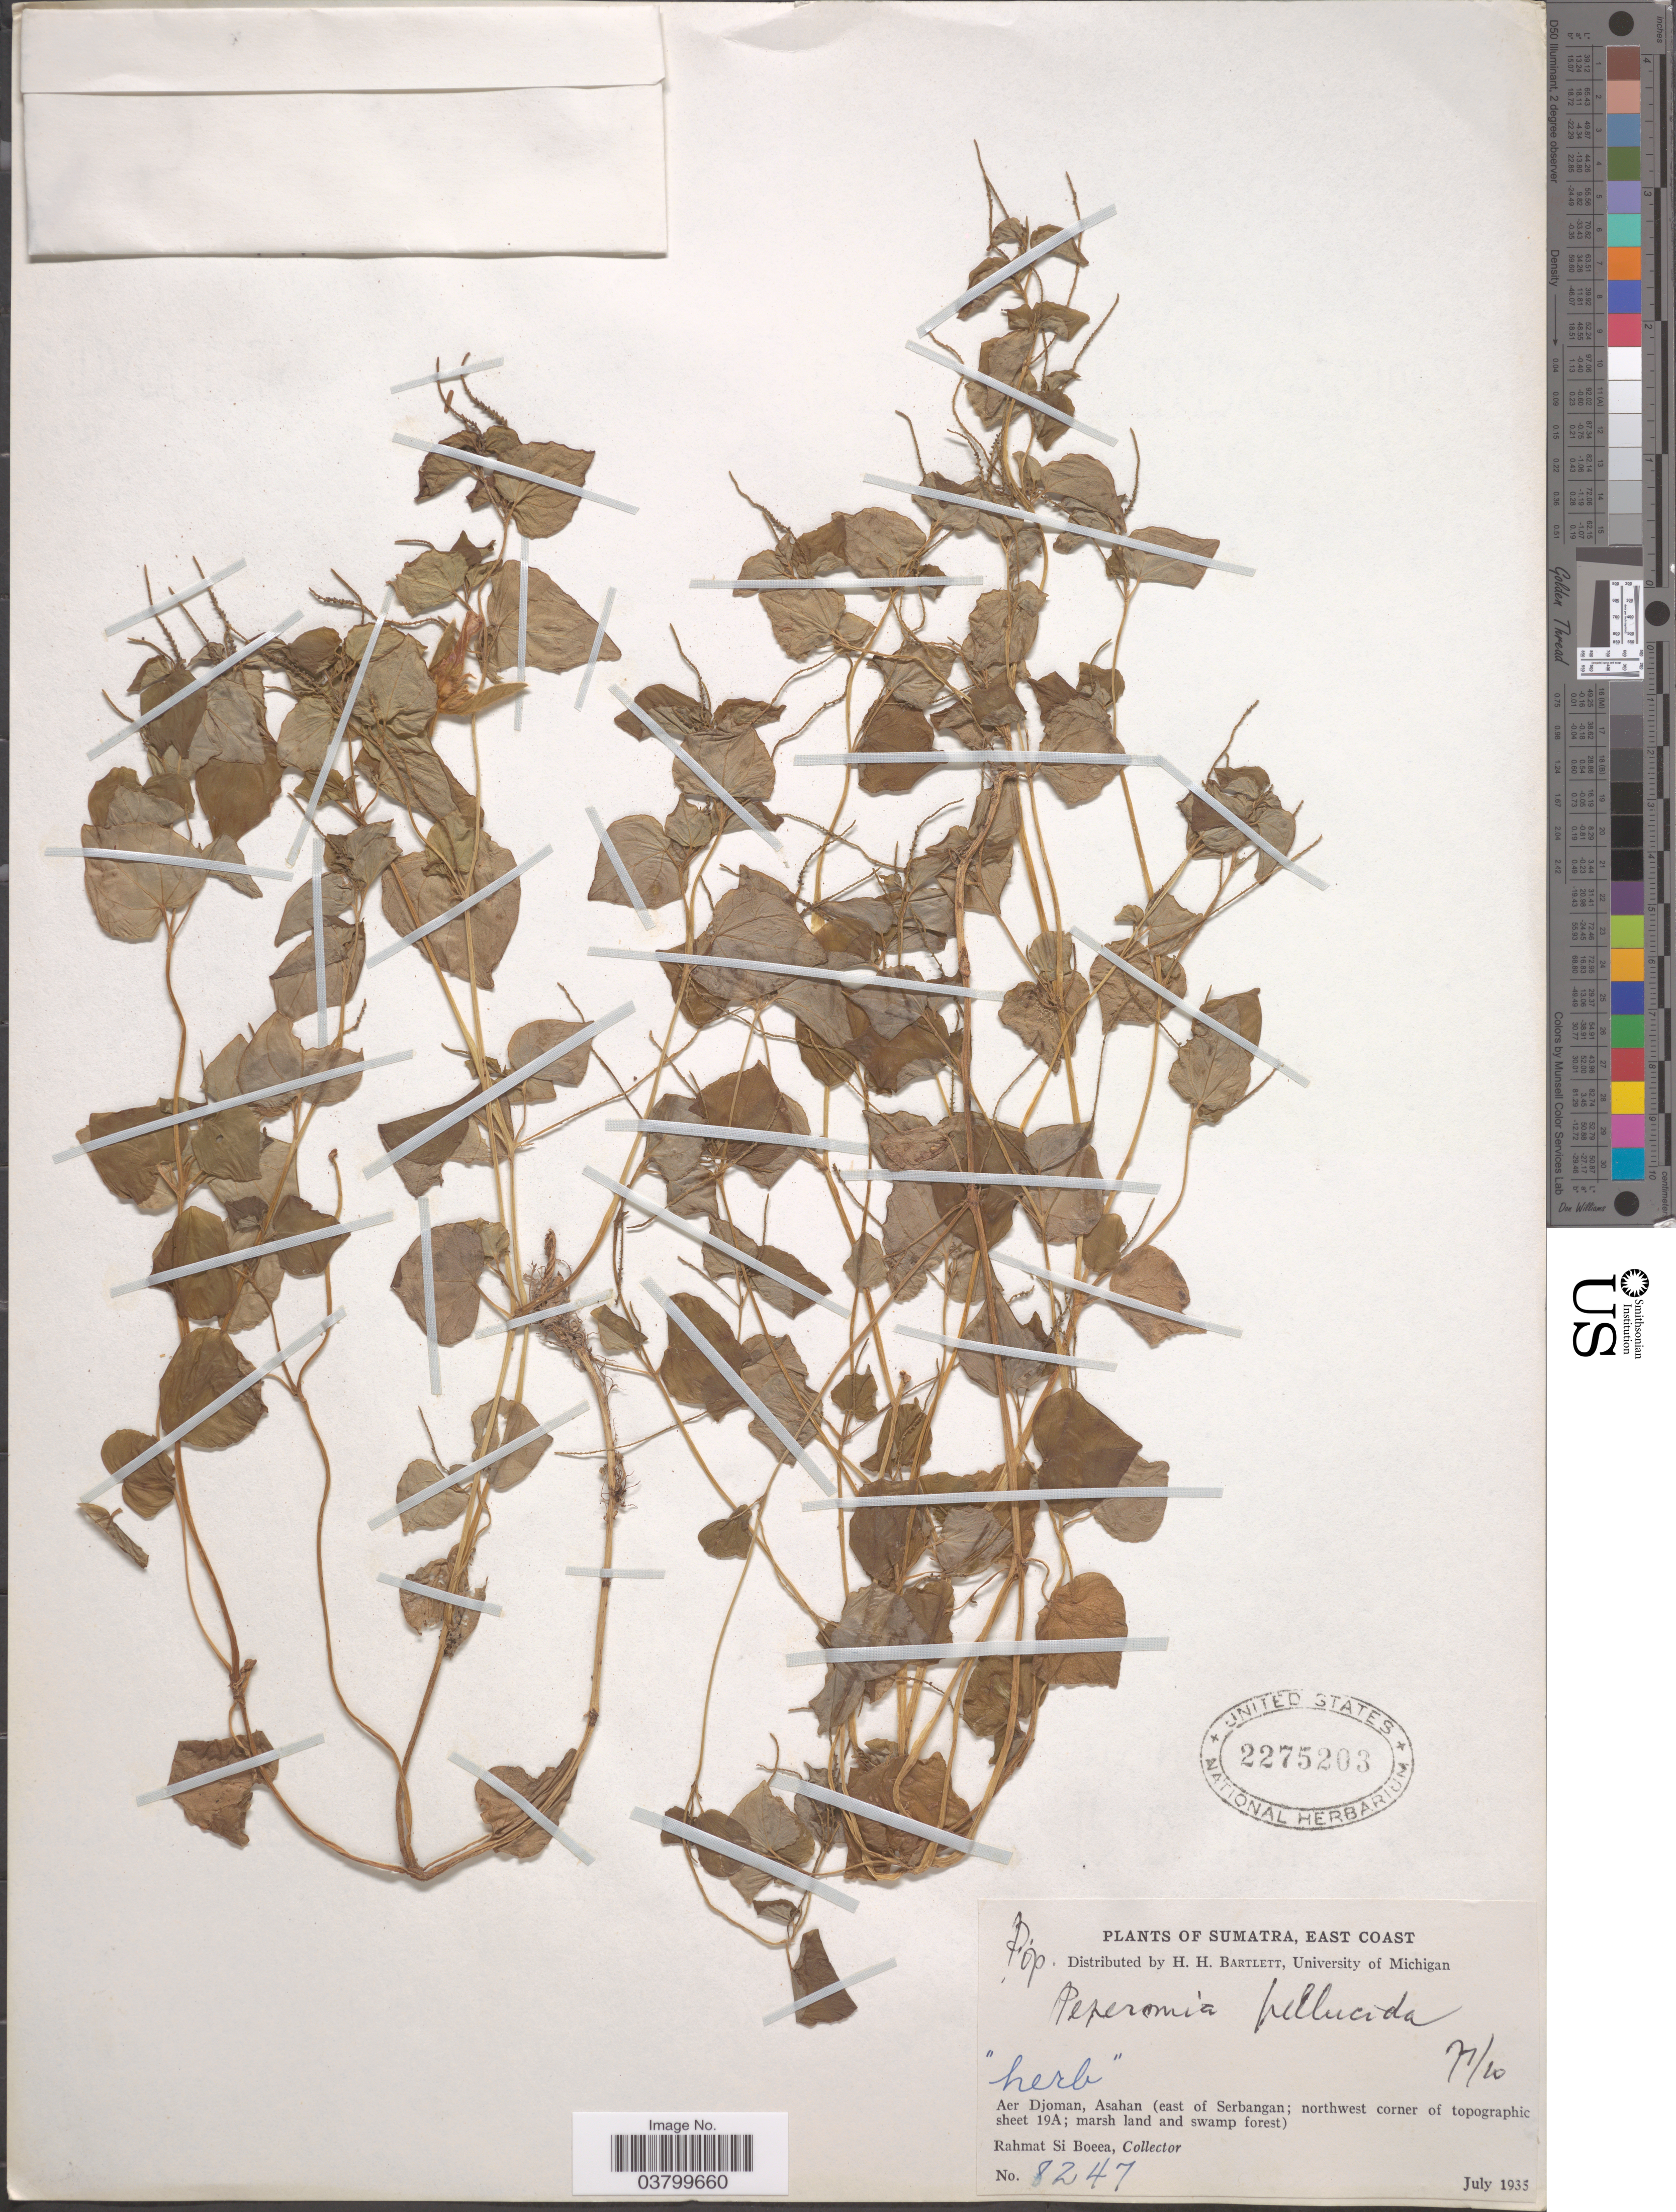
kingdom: Plantae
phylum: Tracheophyta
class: Magnoliopsida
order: Piperales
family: Piperaceae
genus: Peperomia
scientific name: Peperomia pellucida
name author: (L.) Kunth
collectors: Rahmat Si Boeea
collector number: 8247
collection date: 1935-07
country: Indonesia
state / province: Sumatra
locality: East Coast. Aer Djoman, Asahan (east of Serbangan; northwest corner of topographic sheet 19A).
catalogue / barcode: US 2275203